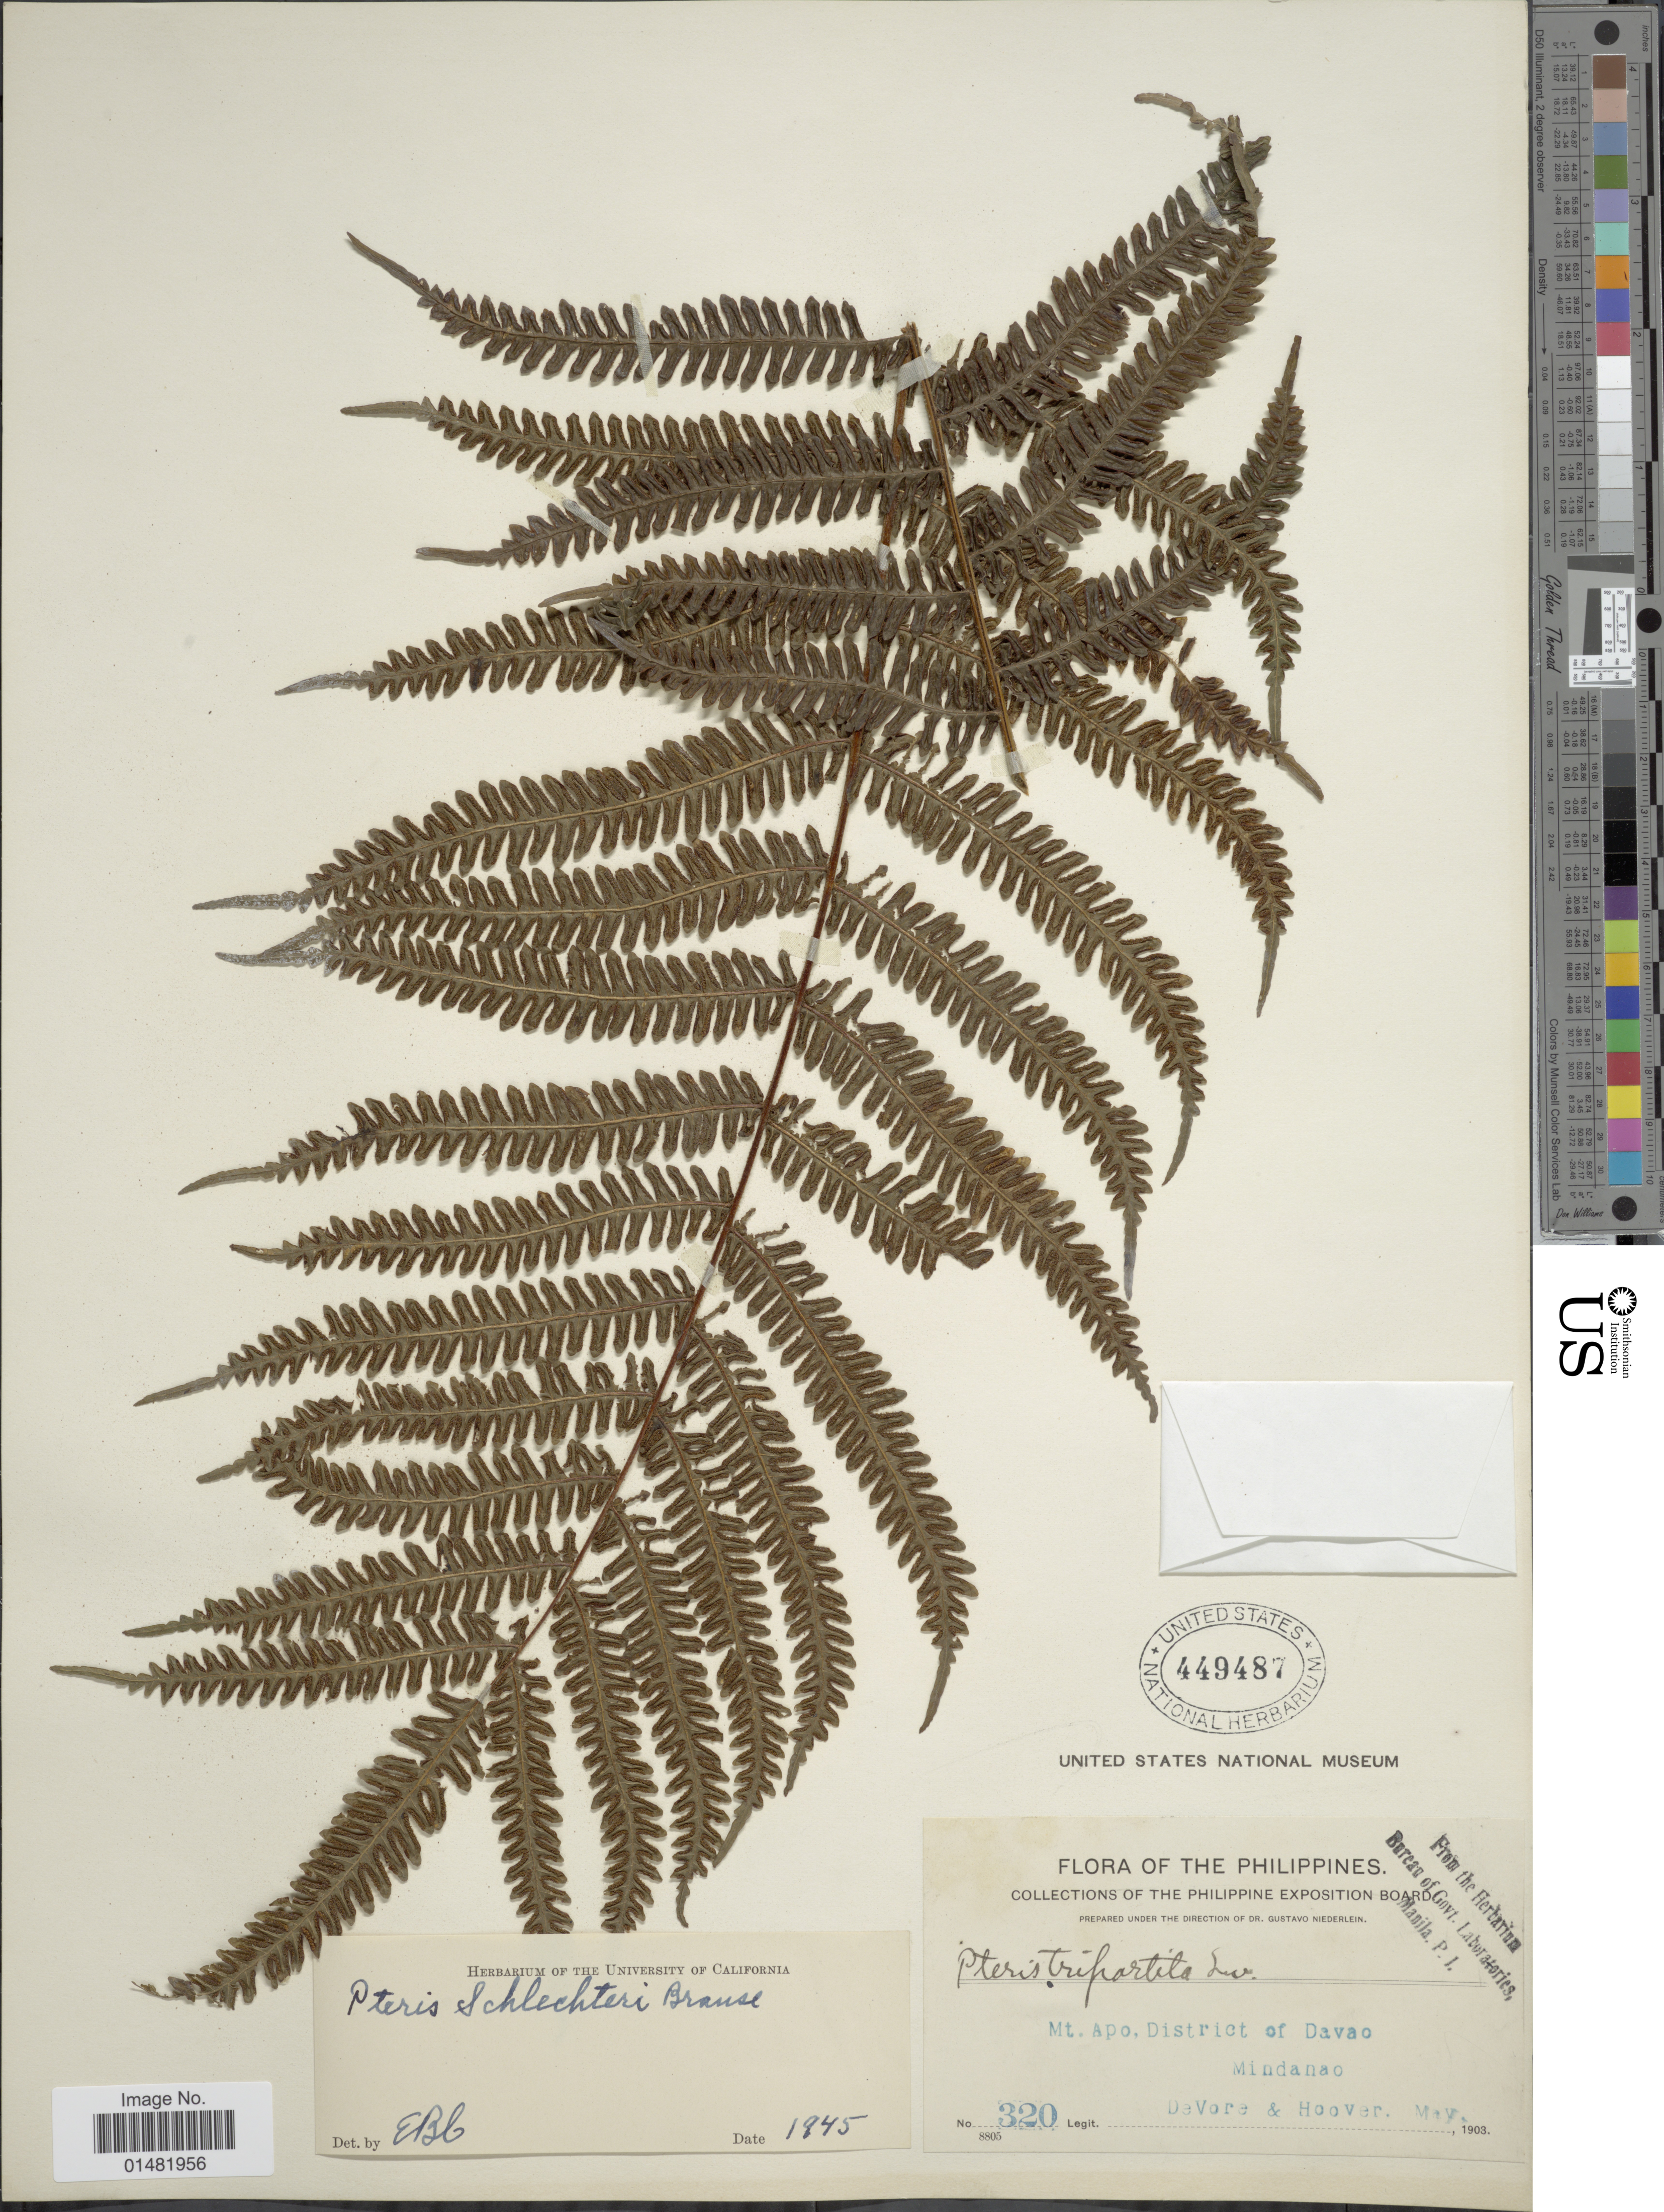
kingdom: Plantae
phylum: Tracheophyta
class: Polypodiopsida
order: Polypodiales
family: Pteridaceae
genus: Pteris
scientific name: Pteris schlechteri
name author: Brause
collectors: -. DeVore & -- Hoover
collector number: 320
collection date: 1903-05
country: Philippines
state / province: Davao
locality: Mt. Apo, Mindanao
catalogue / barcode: US 449487